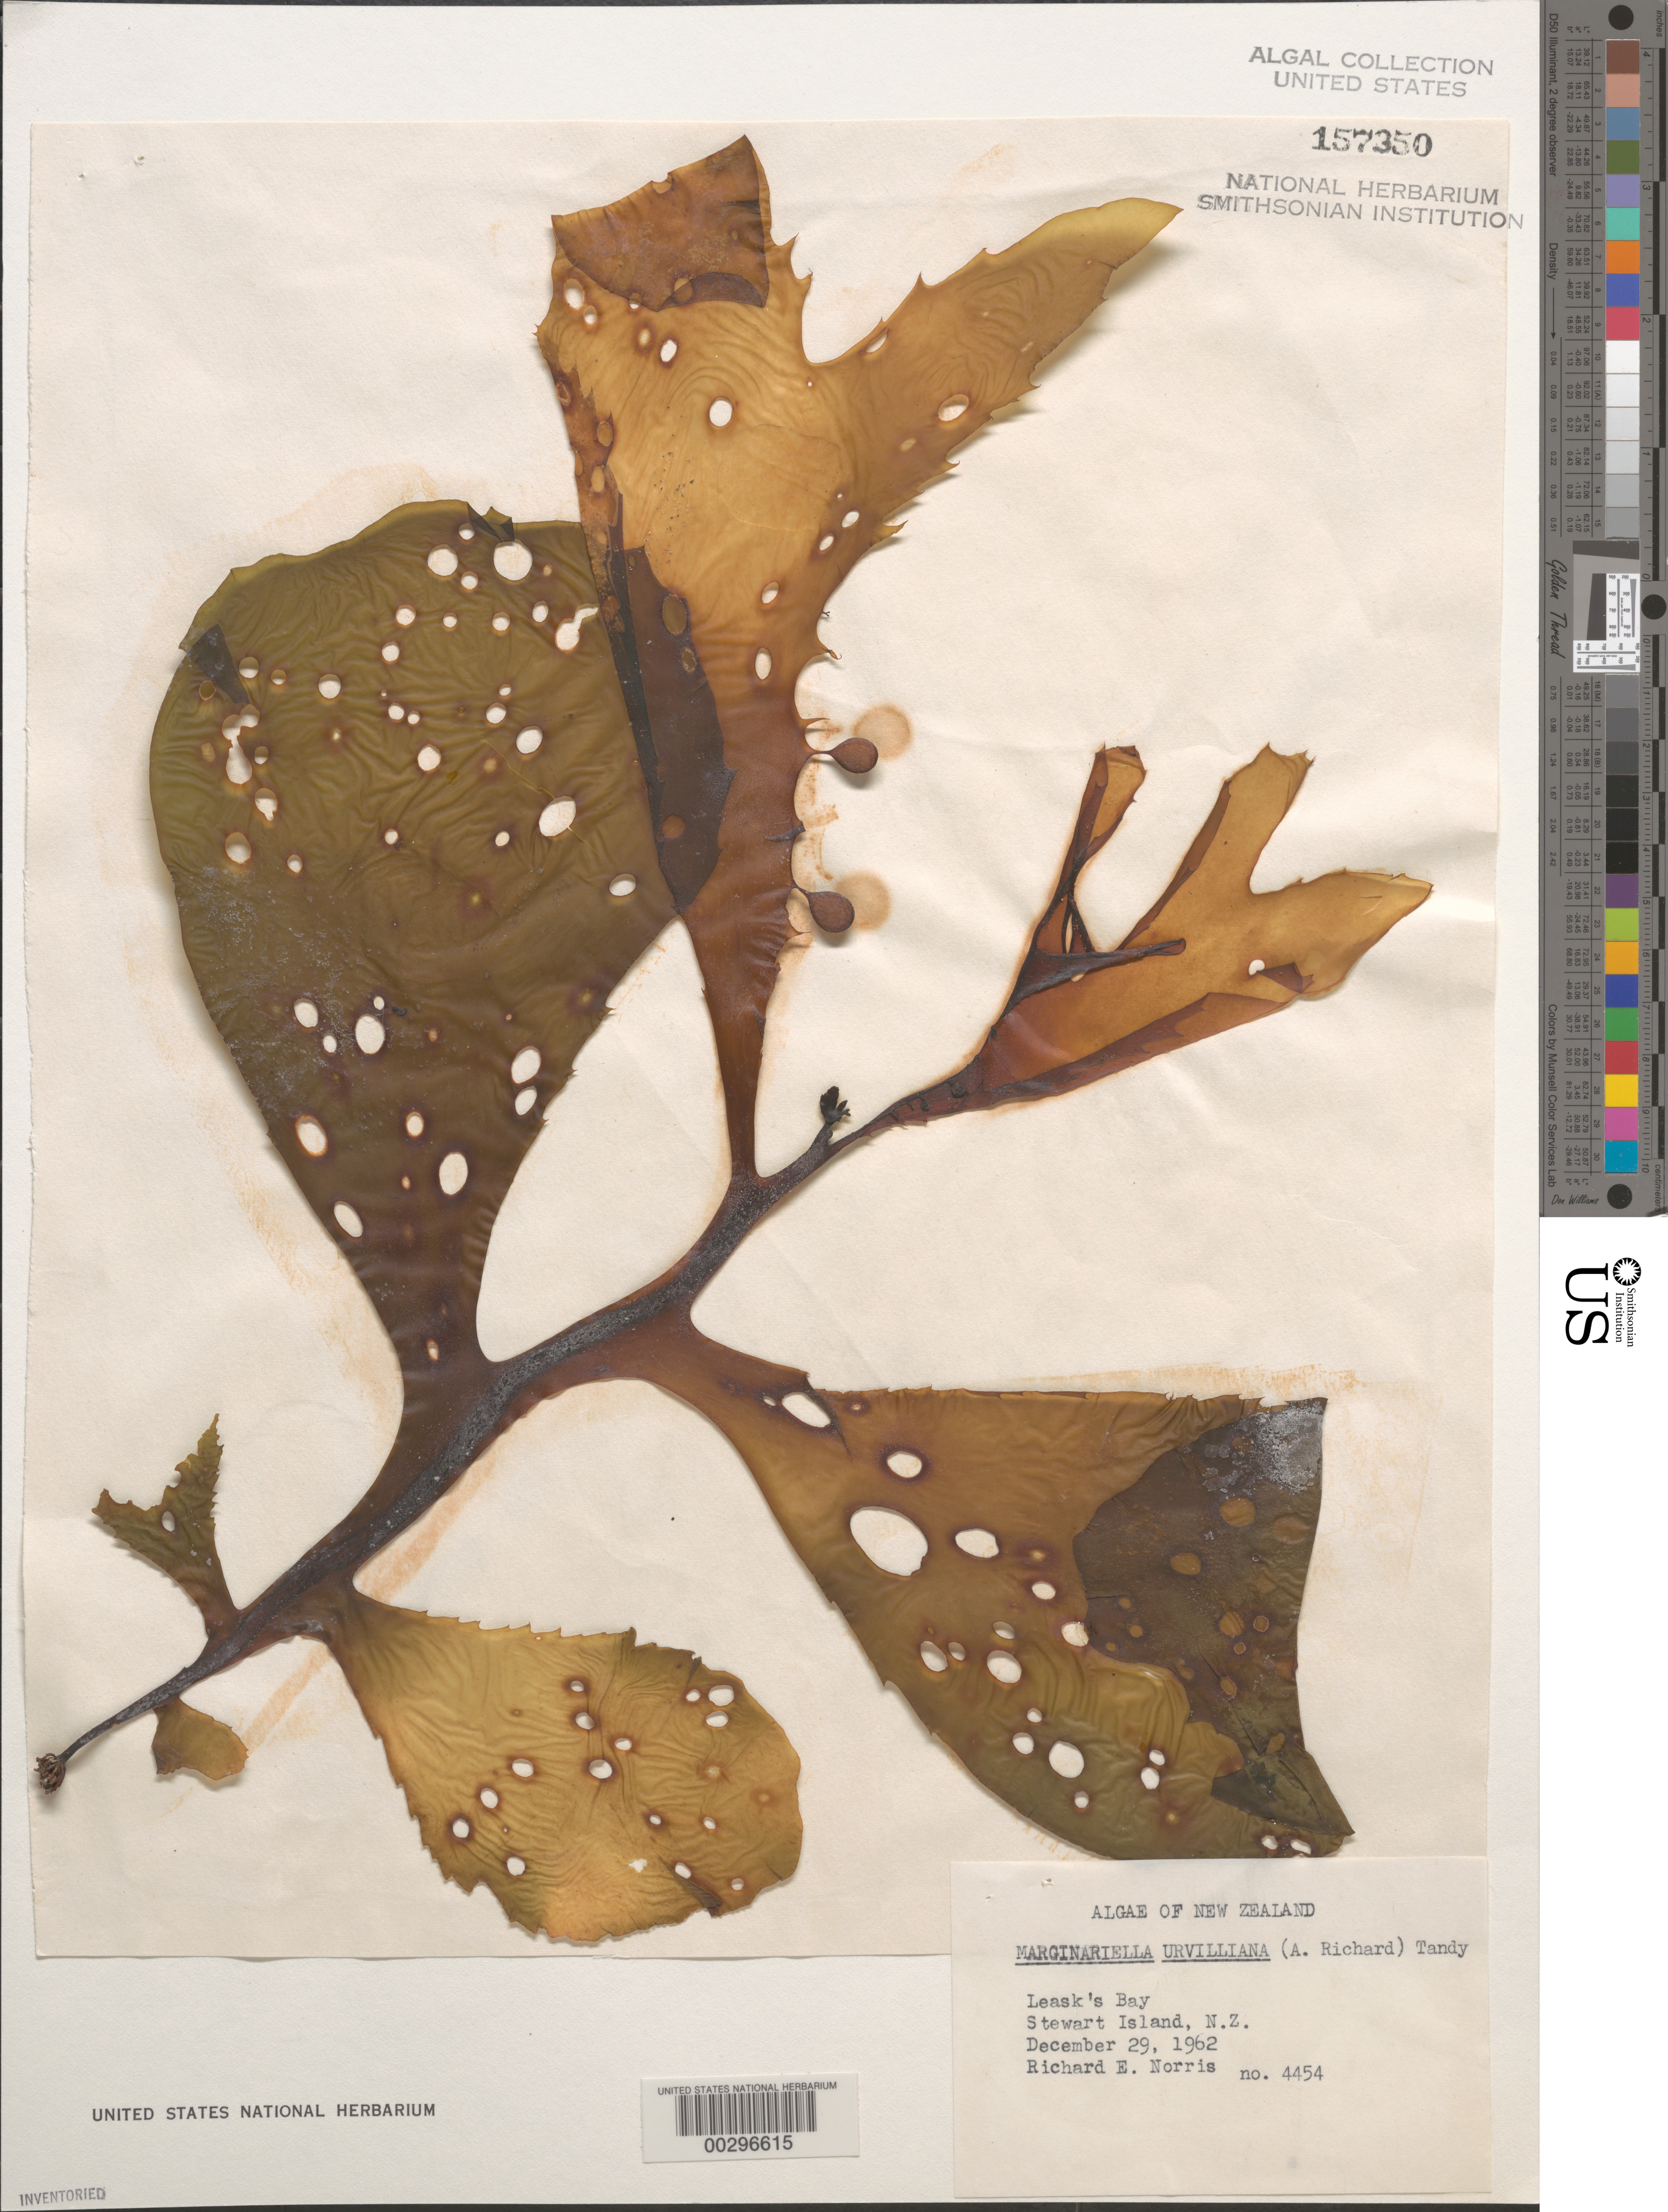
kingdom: Chromista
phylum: Ochrophyta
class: Phaeophyceae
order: Fucales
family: Seirococcaceae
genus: Marginariella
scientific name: Marginariella urvilliana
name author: (A. Richard) Tandy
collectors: R. E. Norris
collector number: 4454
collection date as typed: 29 Dec 1962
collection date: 1962-12-29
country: New Zealand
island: Stewart Island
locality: Leask's Bay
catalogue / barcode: US 157350